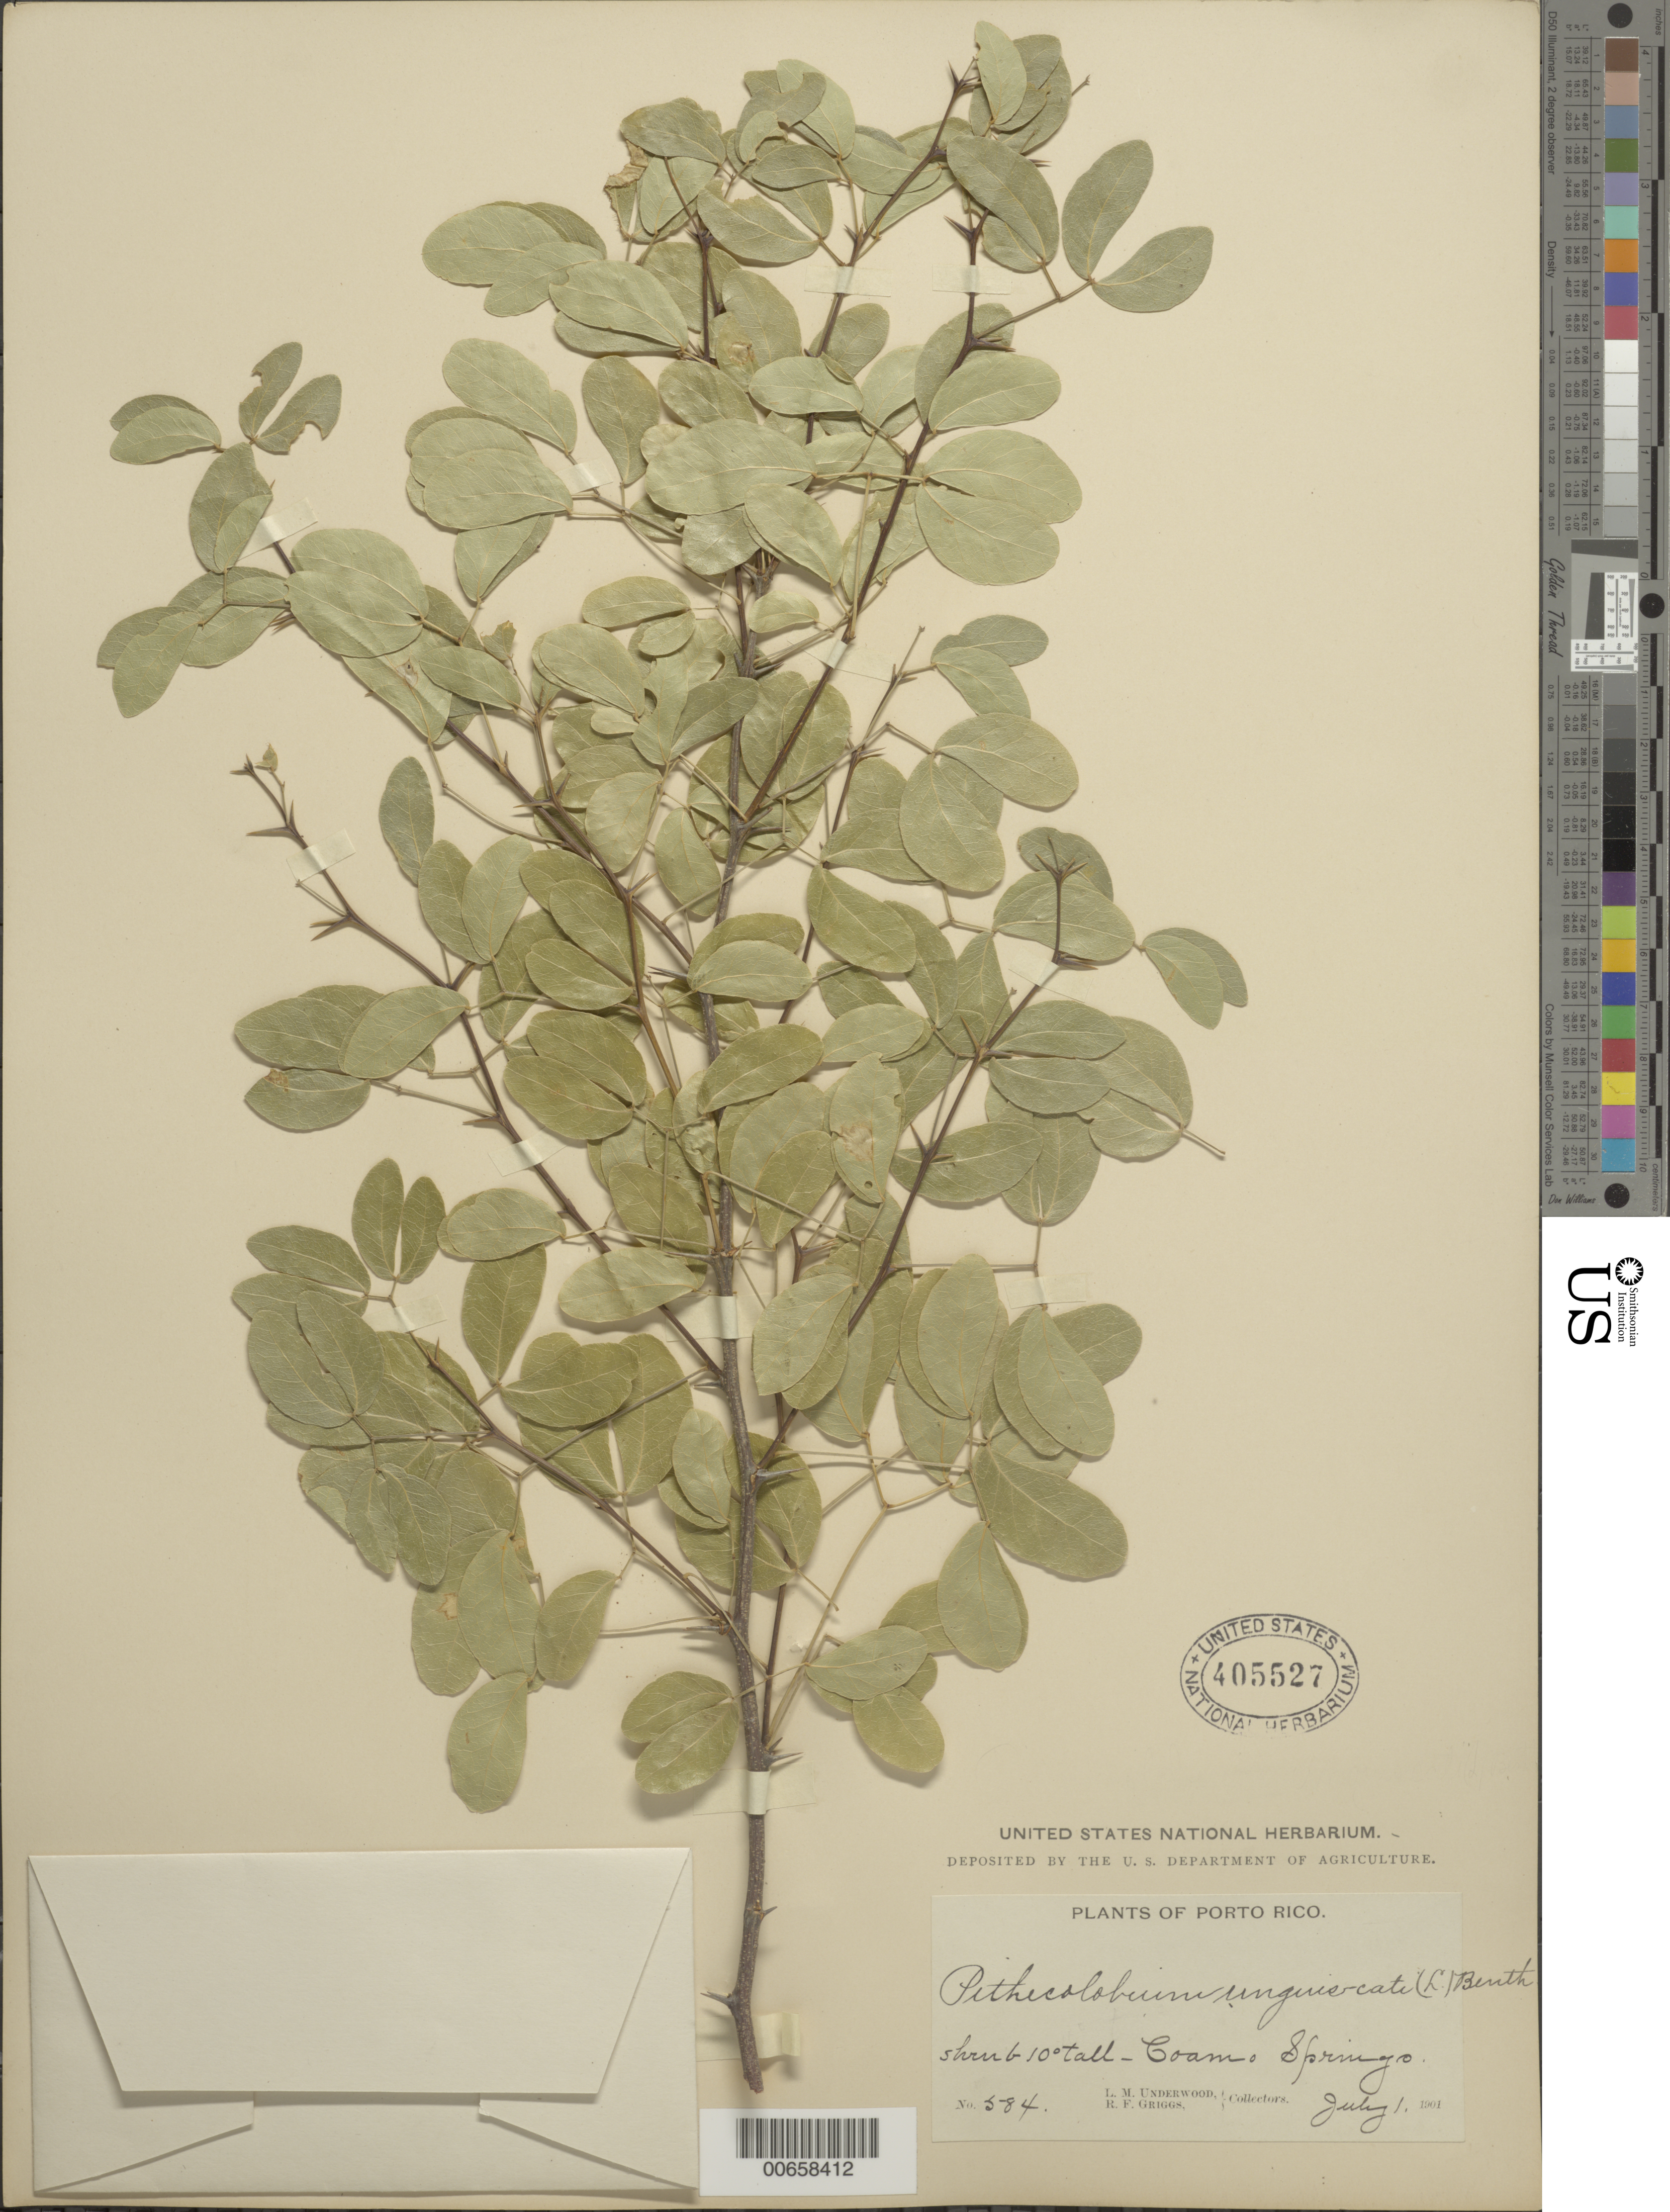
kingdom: Plantae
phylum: Tracheophyta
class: Magnoliopsida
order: Fabales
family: Fabaceae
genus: Pithecellobium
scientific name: Pithecellobium unguis-cati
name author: (L.) Benth.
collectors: L. M. Underwood & R. F. Griggs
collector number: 584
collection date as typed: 01 Jul 1901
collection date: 1901-07-01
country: Puerto Rico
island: Greater Antilles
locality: Coamo Springs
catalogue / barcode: US 405527